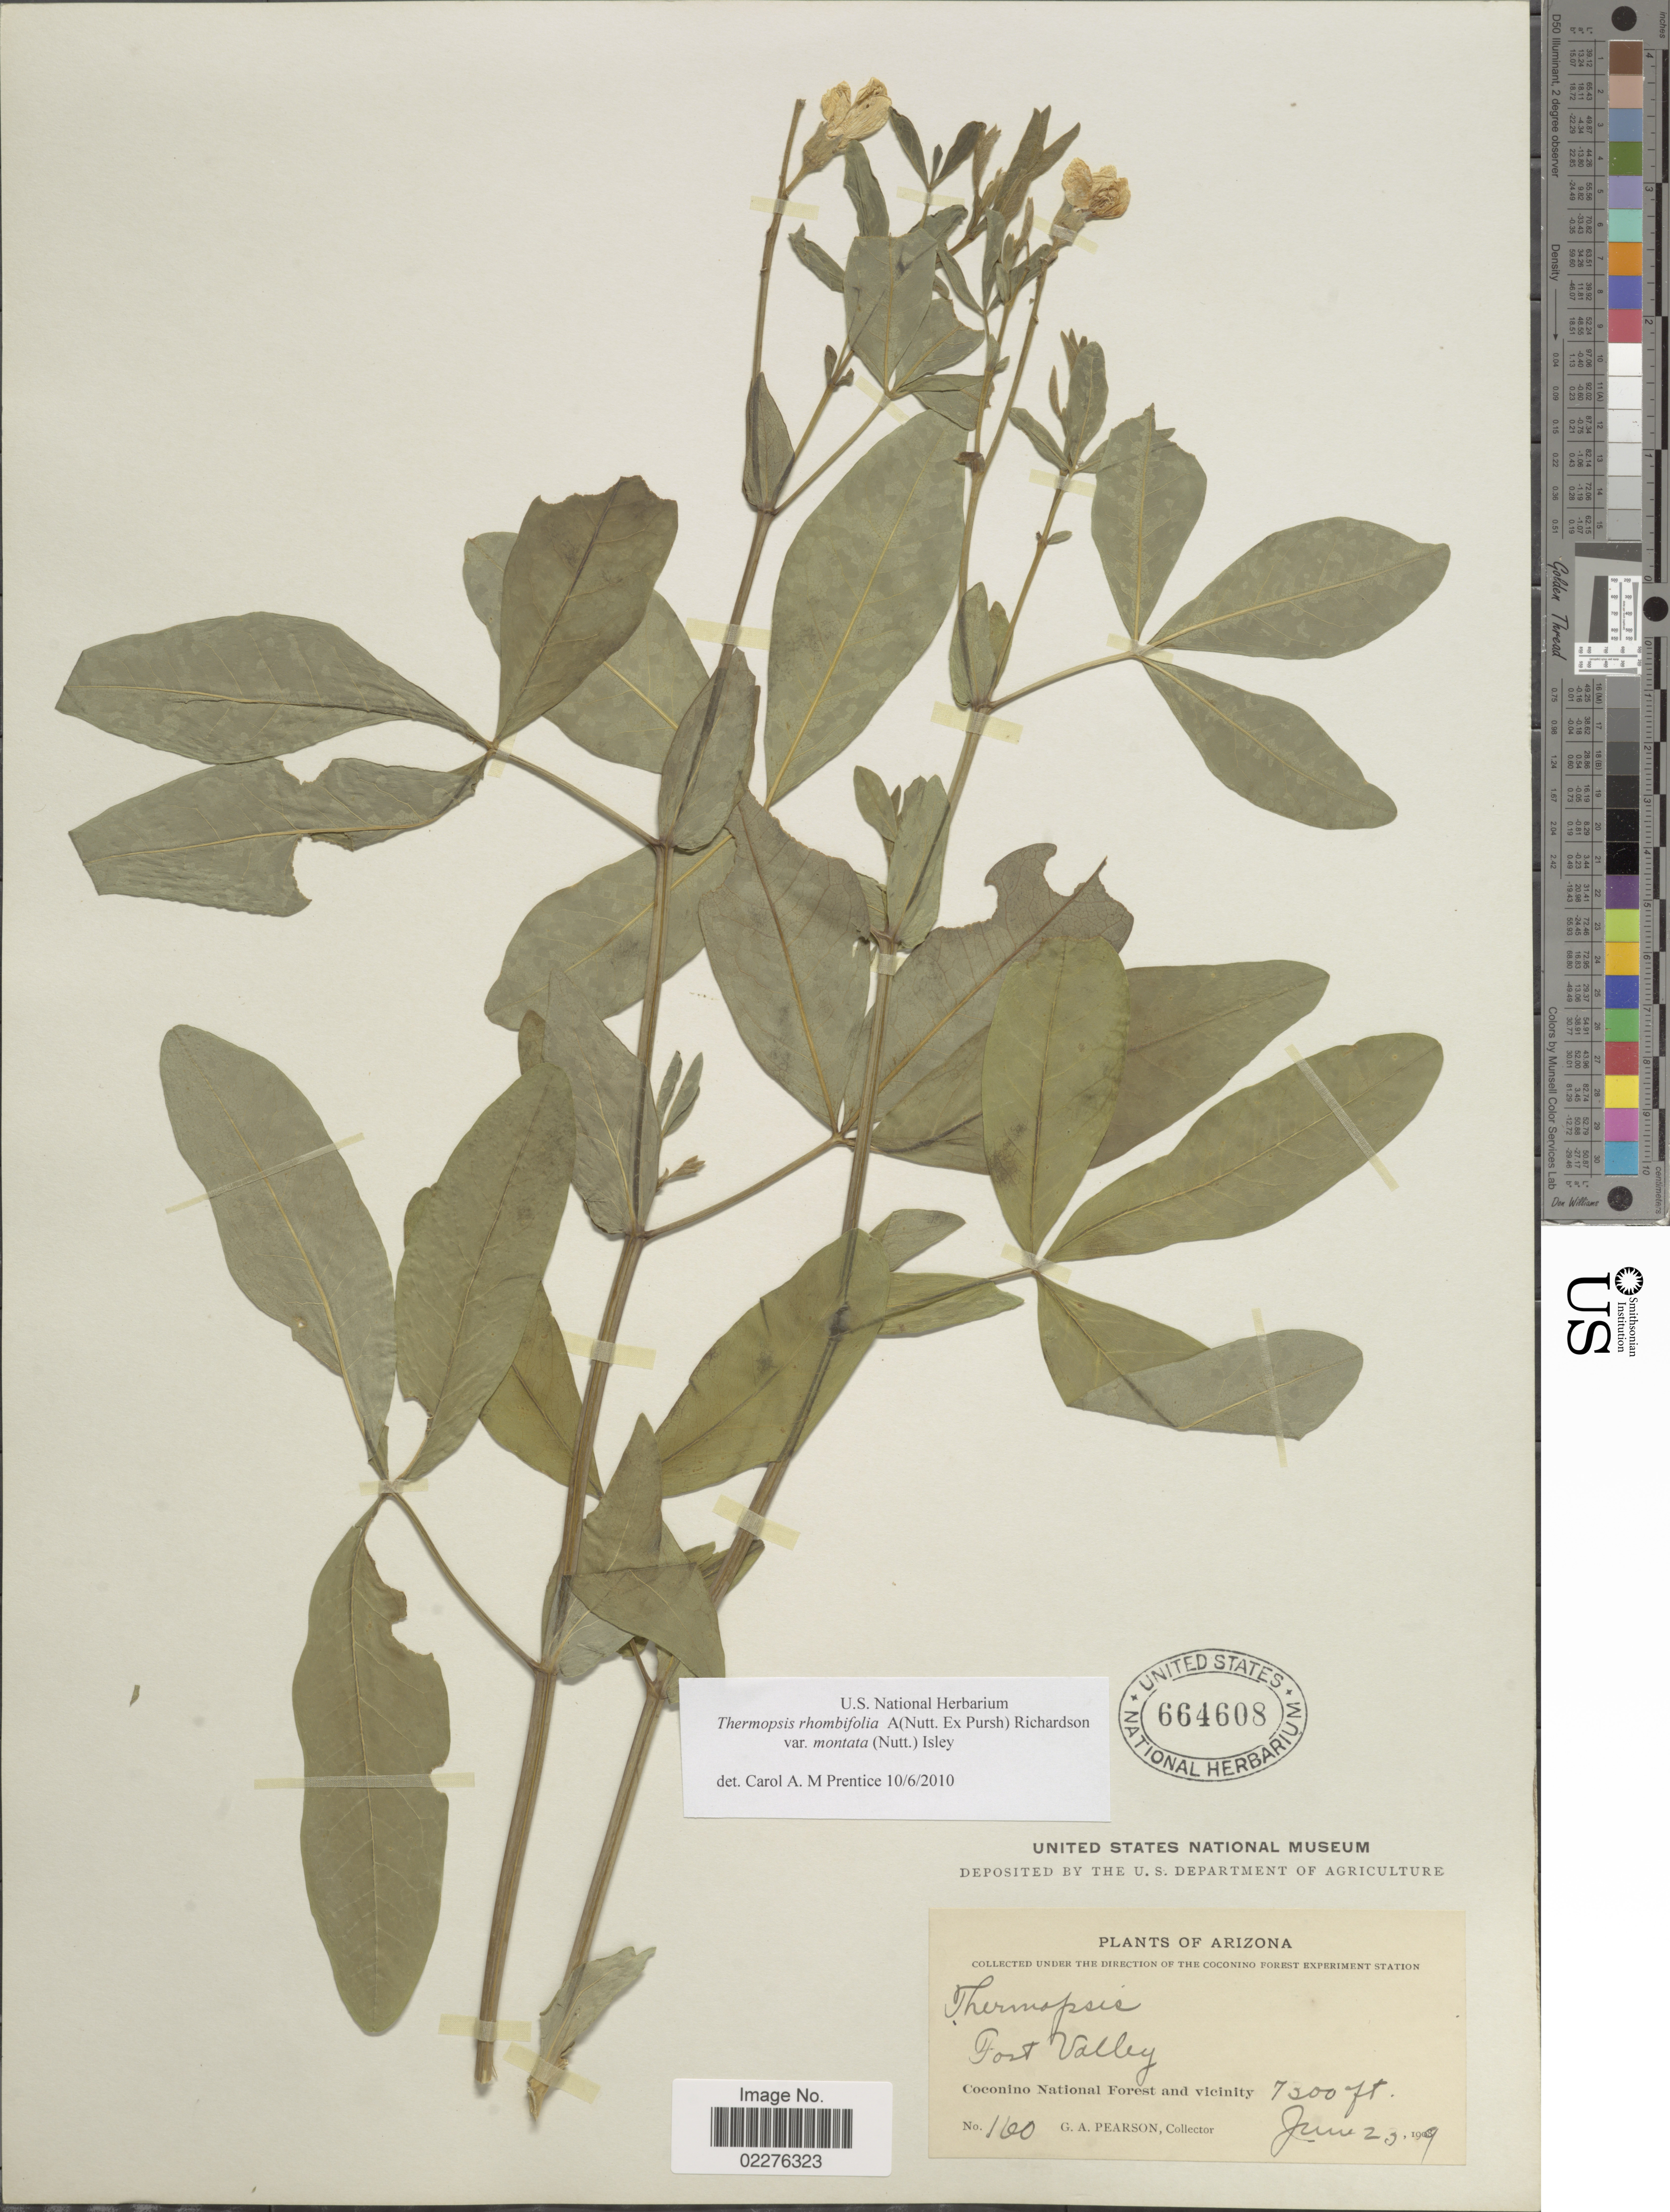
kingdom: Plantae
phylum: Tracheophyta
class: Magnoliopsida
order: Fabales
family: Fabaceae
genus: Thermopsis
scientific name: Thermopsis rhombifolia var. montana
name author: (Nutt.) Isley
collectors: G. Pearson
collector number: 160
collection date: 1909-06-23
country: United States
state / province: Arizona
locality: Fort Valley, Coconino National Forest and vicinity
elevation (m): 2225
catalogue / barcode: US 664608